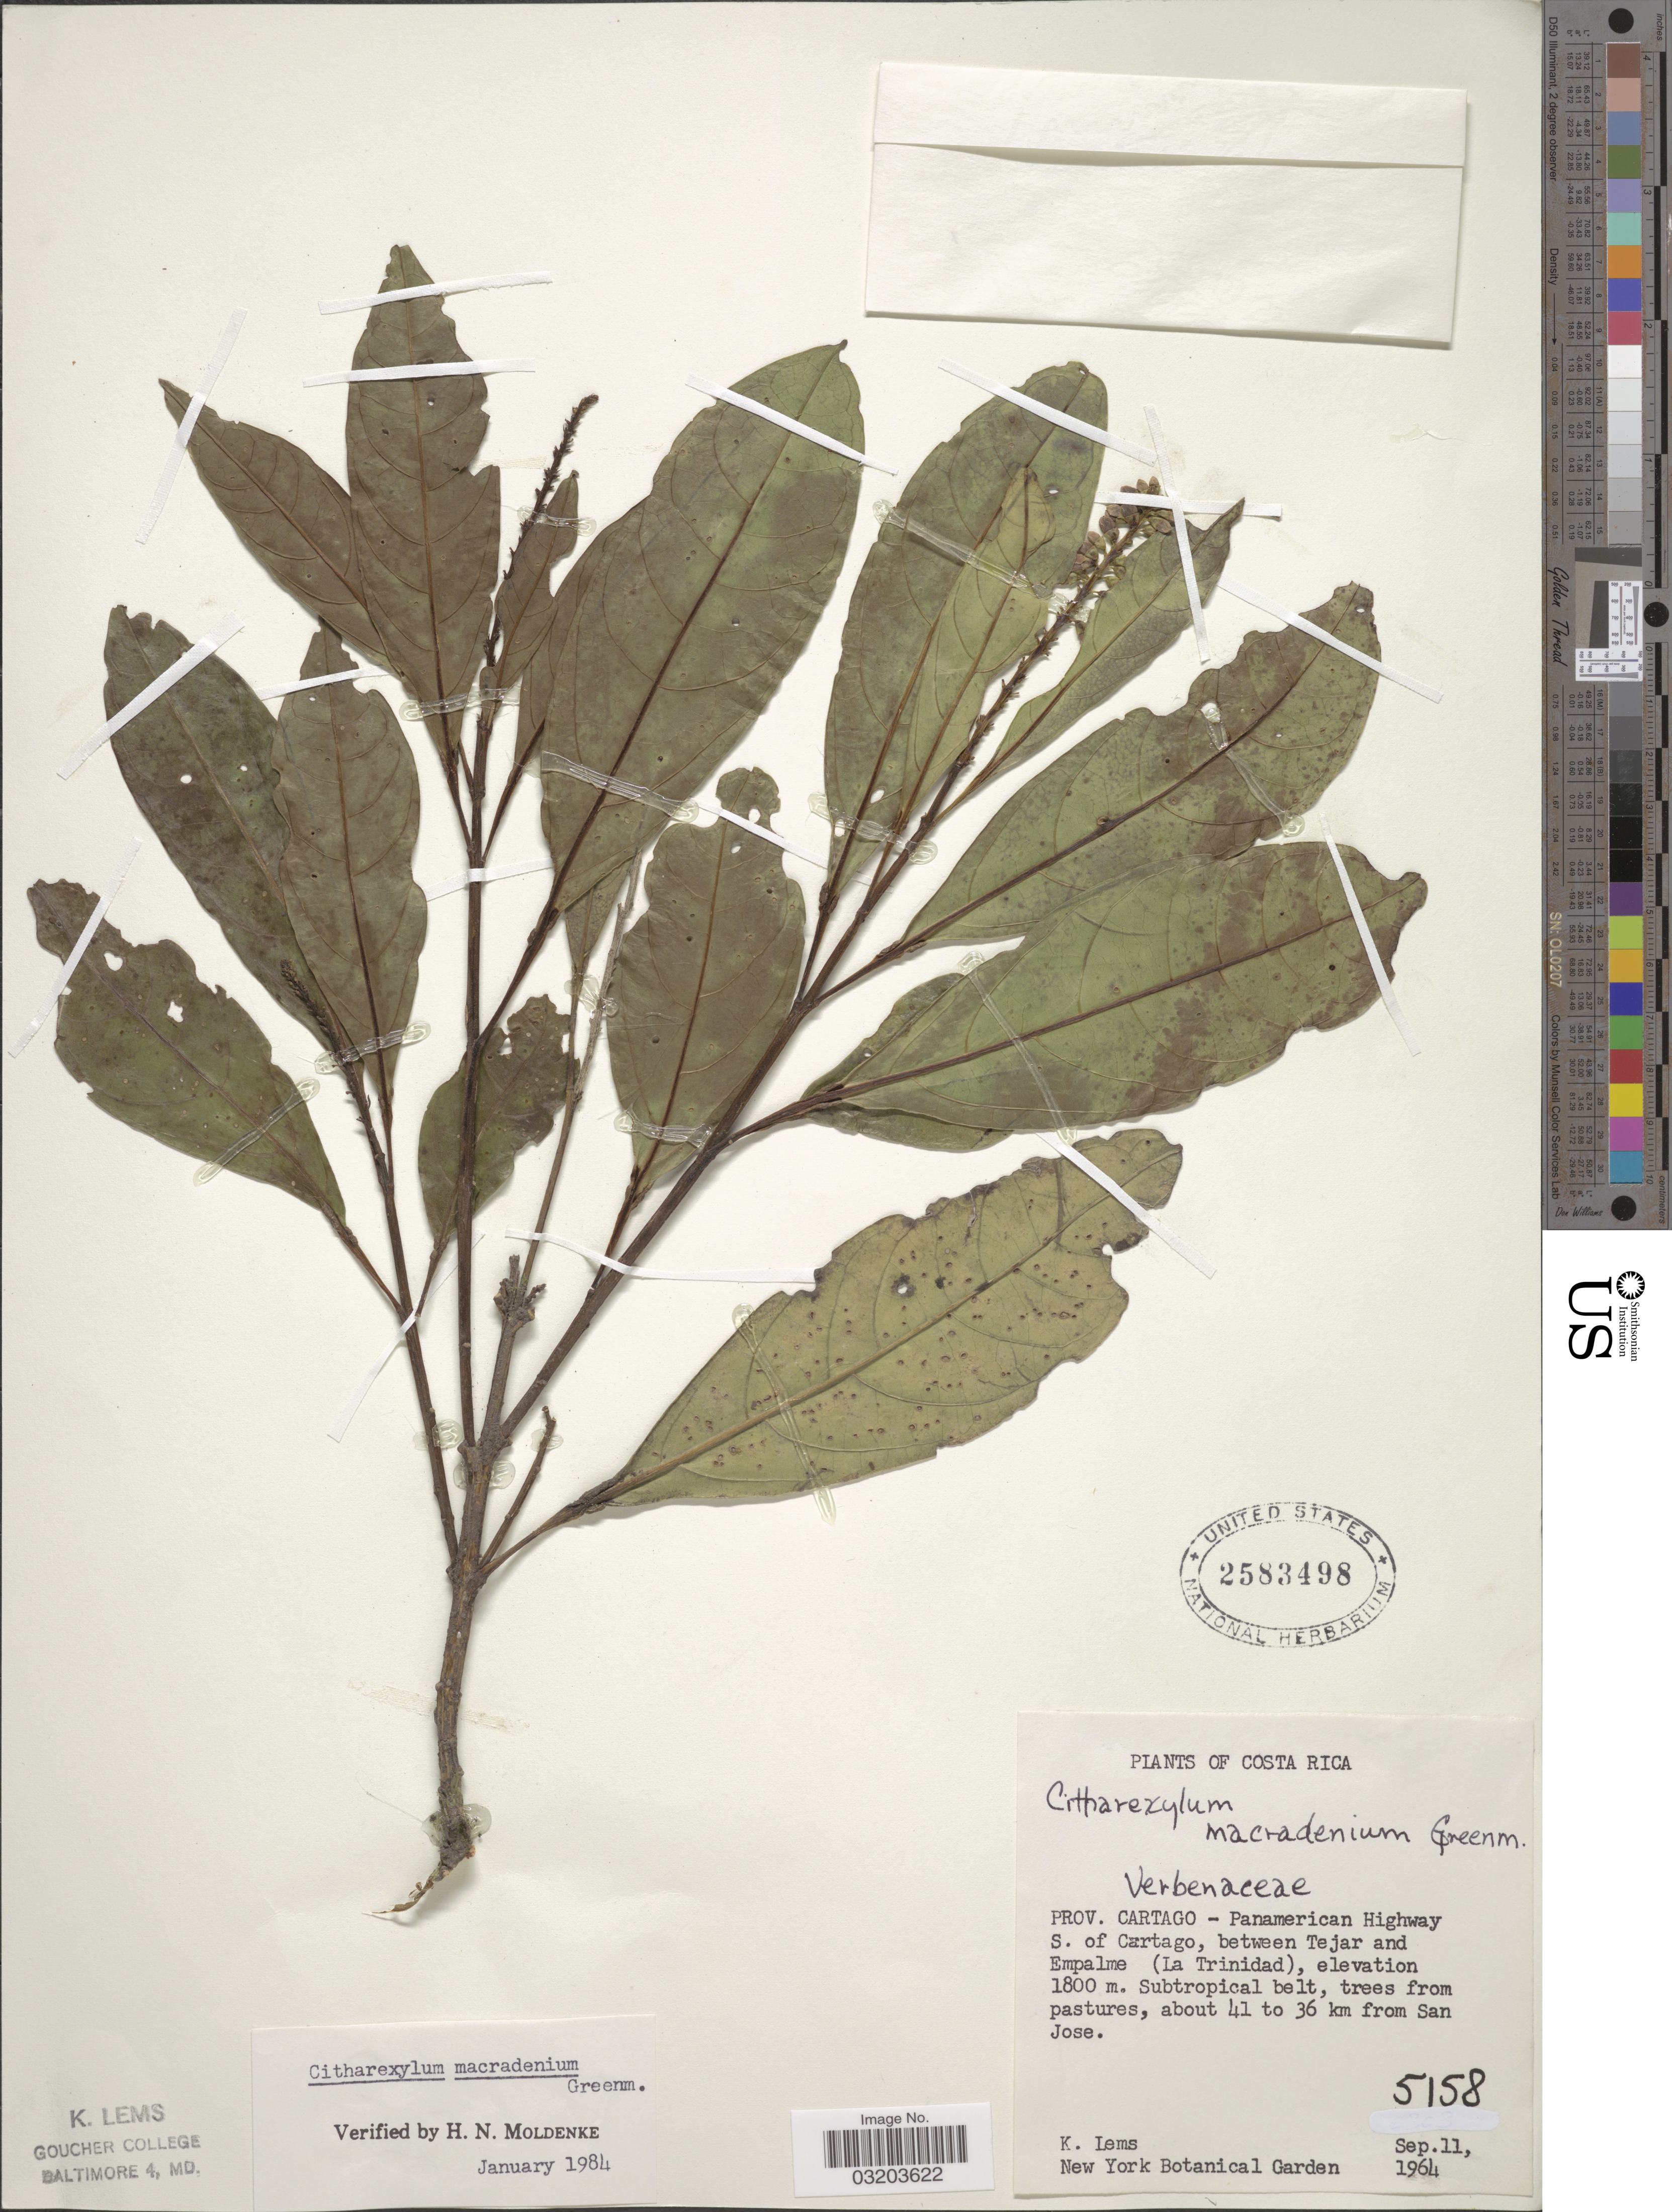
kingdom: Plantae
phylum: Tracheophyta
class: Magnoliopsida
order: Lamiales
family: Verbenaceae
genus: Citharexylum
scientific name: Citharexylum macradenium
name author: Greenm.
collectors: K. Lems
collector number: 5158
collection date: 1964-09-11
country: Costa Rica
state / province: Cartago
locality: Panamerican Highway S. of Cartago, between Tejar and Empalme (La Trinidad). Subtropical belt, about 41 to 36 km from San Jose.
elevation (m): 1800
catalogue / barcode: US 2583498